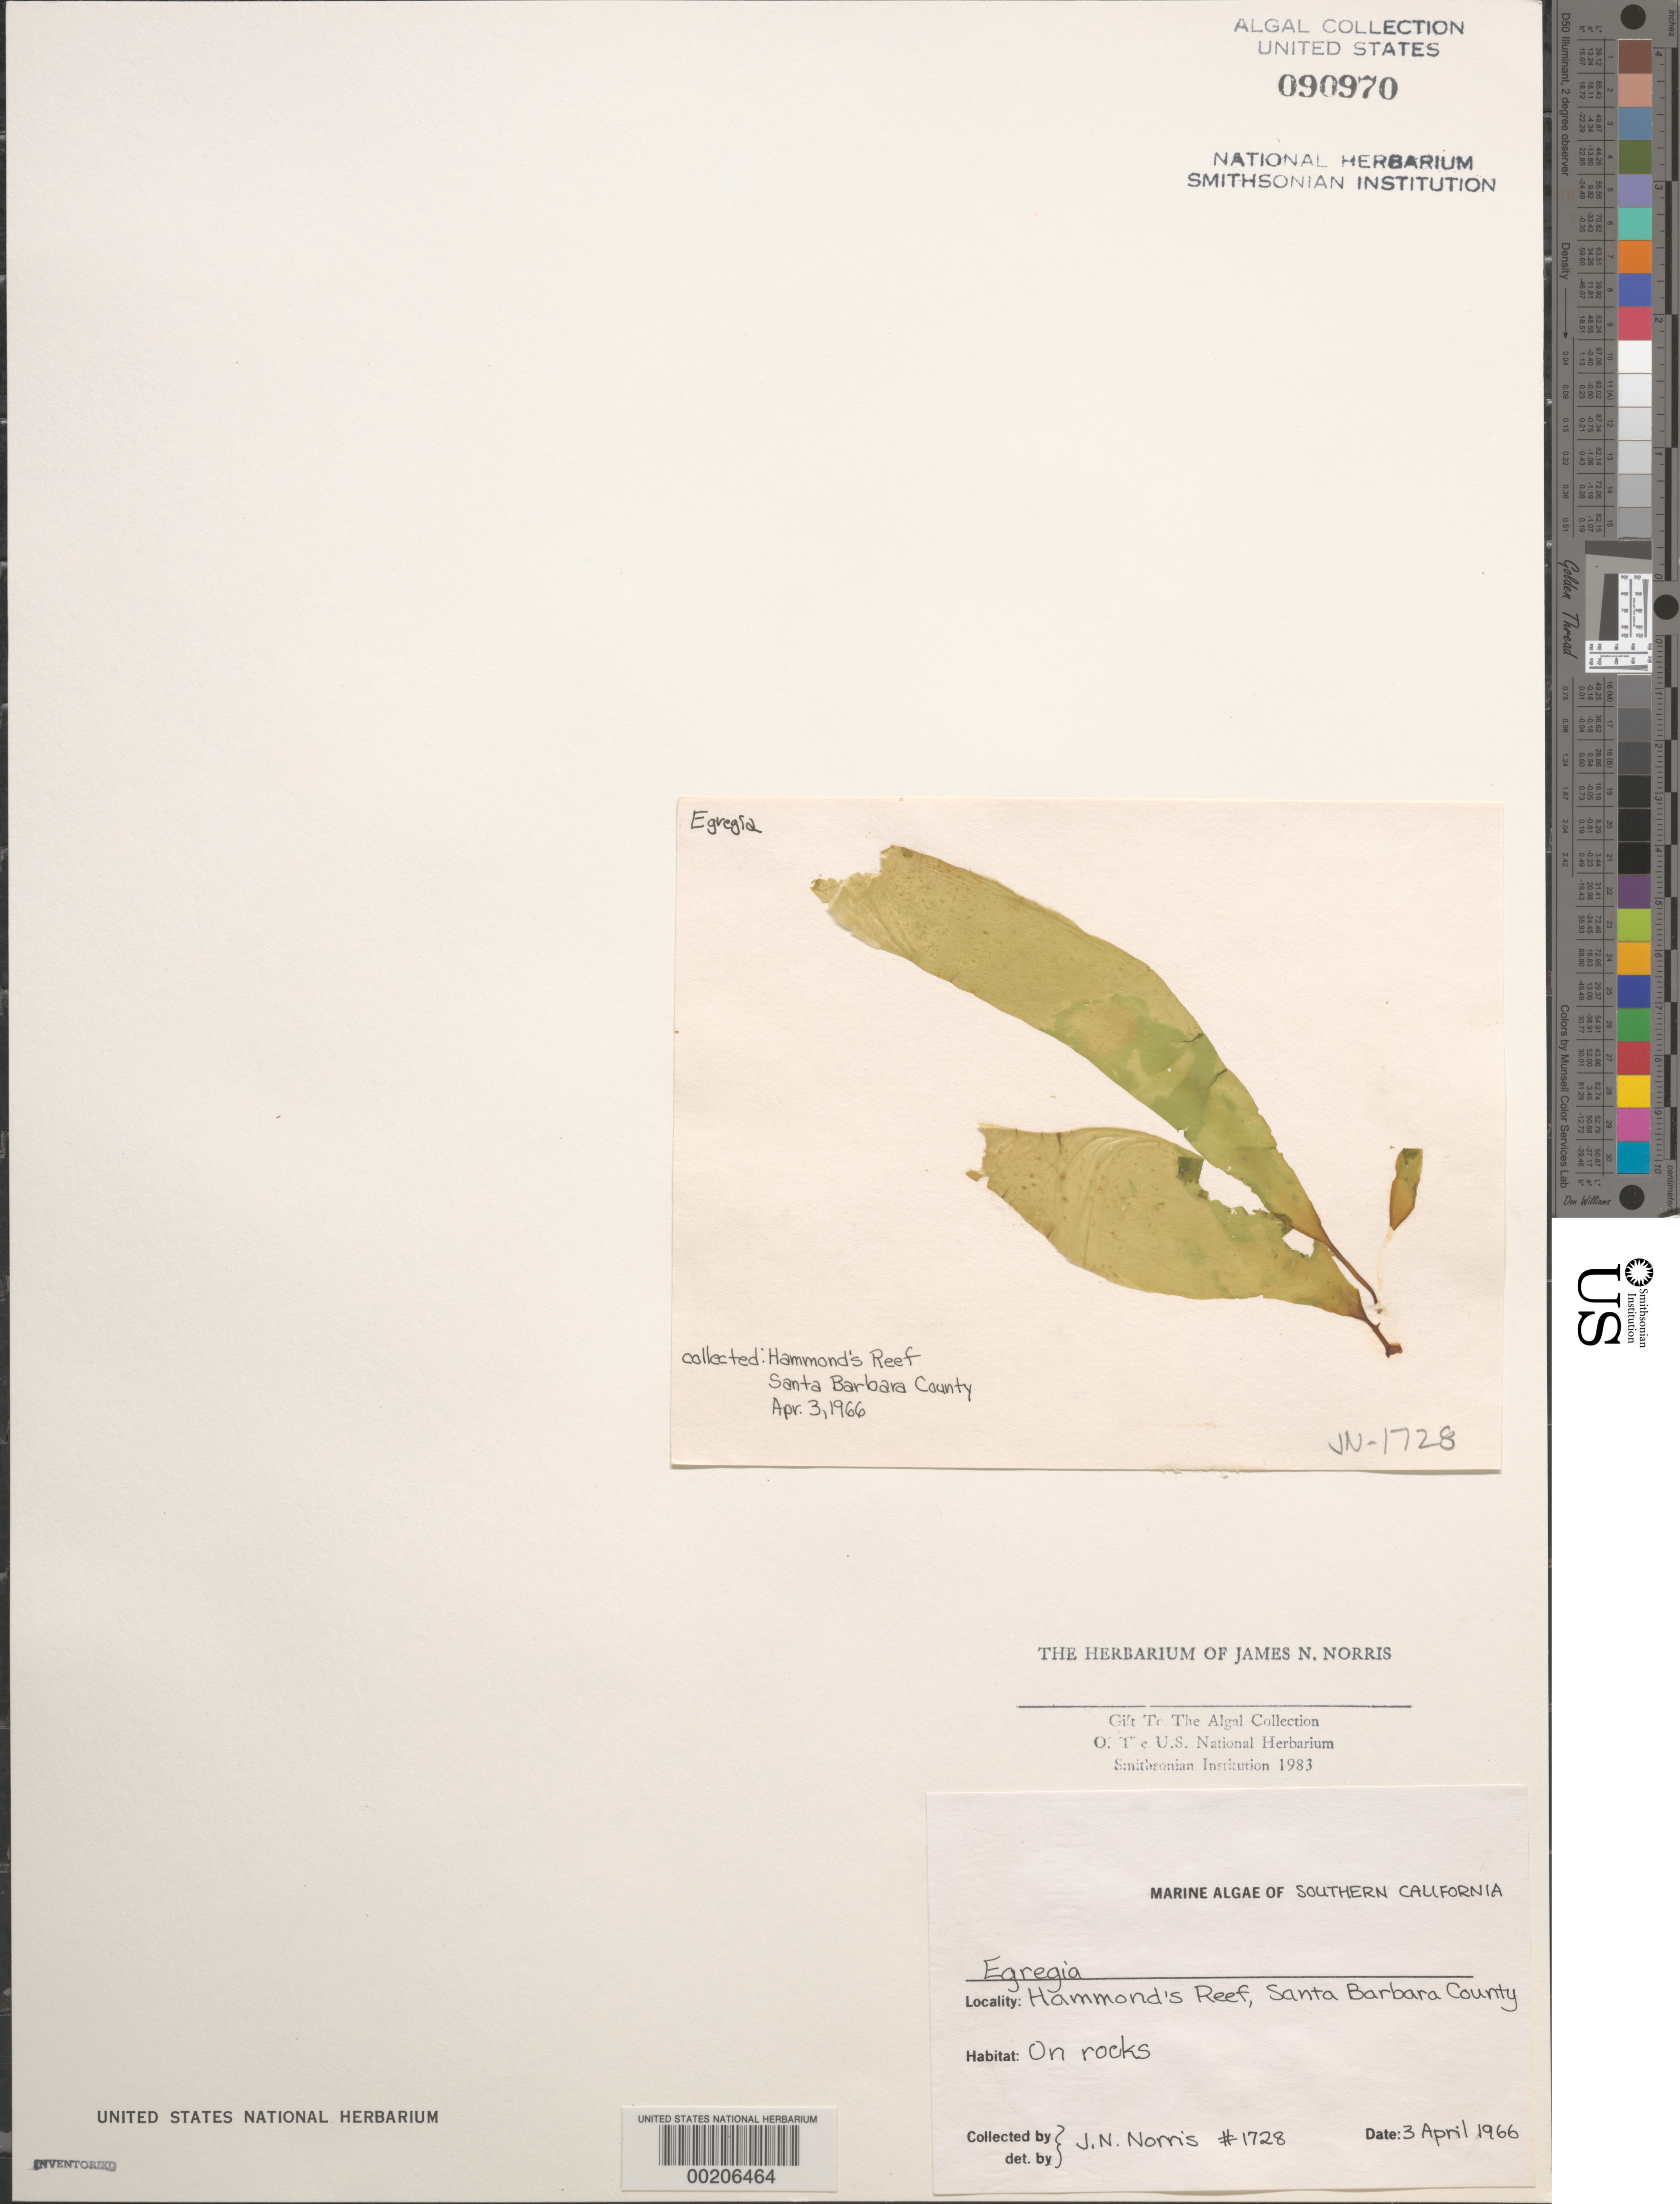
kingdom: Chromista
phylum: Ochrophyta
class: Phaeophyceae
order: Laminariales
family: Lessoniaceae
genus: Egregia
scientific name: Egregia sp.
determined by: Norris, James N.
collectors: J. N. Norris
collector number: JN-1728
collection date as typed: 03 Apr 1966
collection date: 1966-04-03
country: United States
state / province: California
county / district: Santa Barbara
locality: Hammond's Reef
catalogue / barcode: US 90970